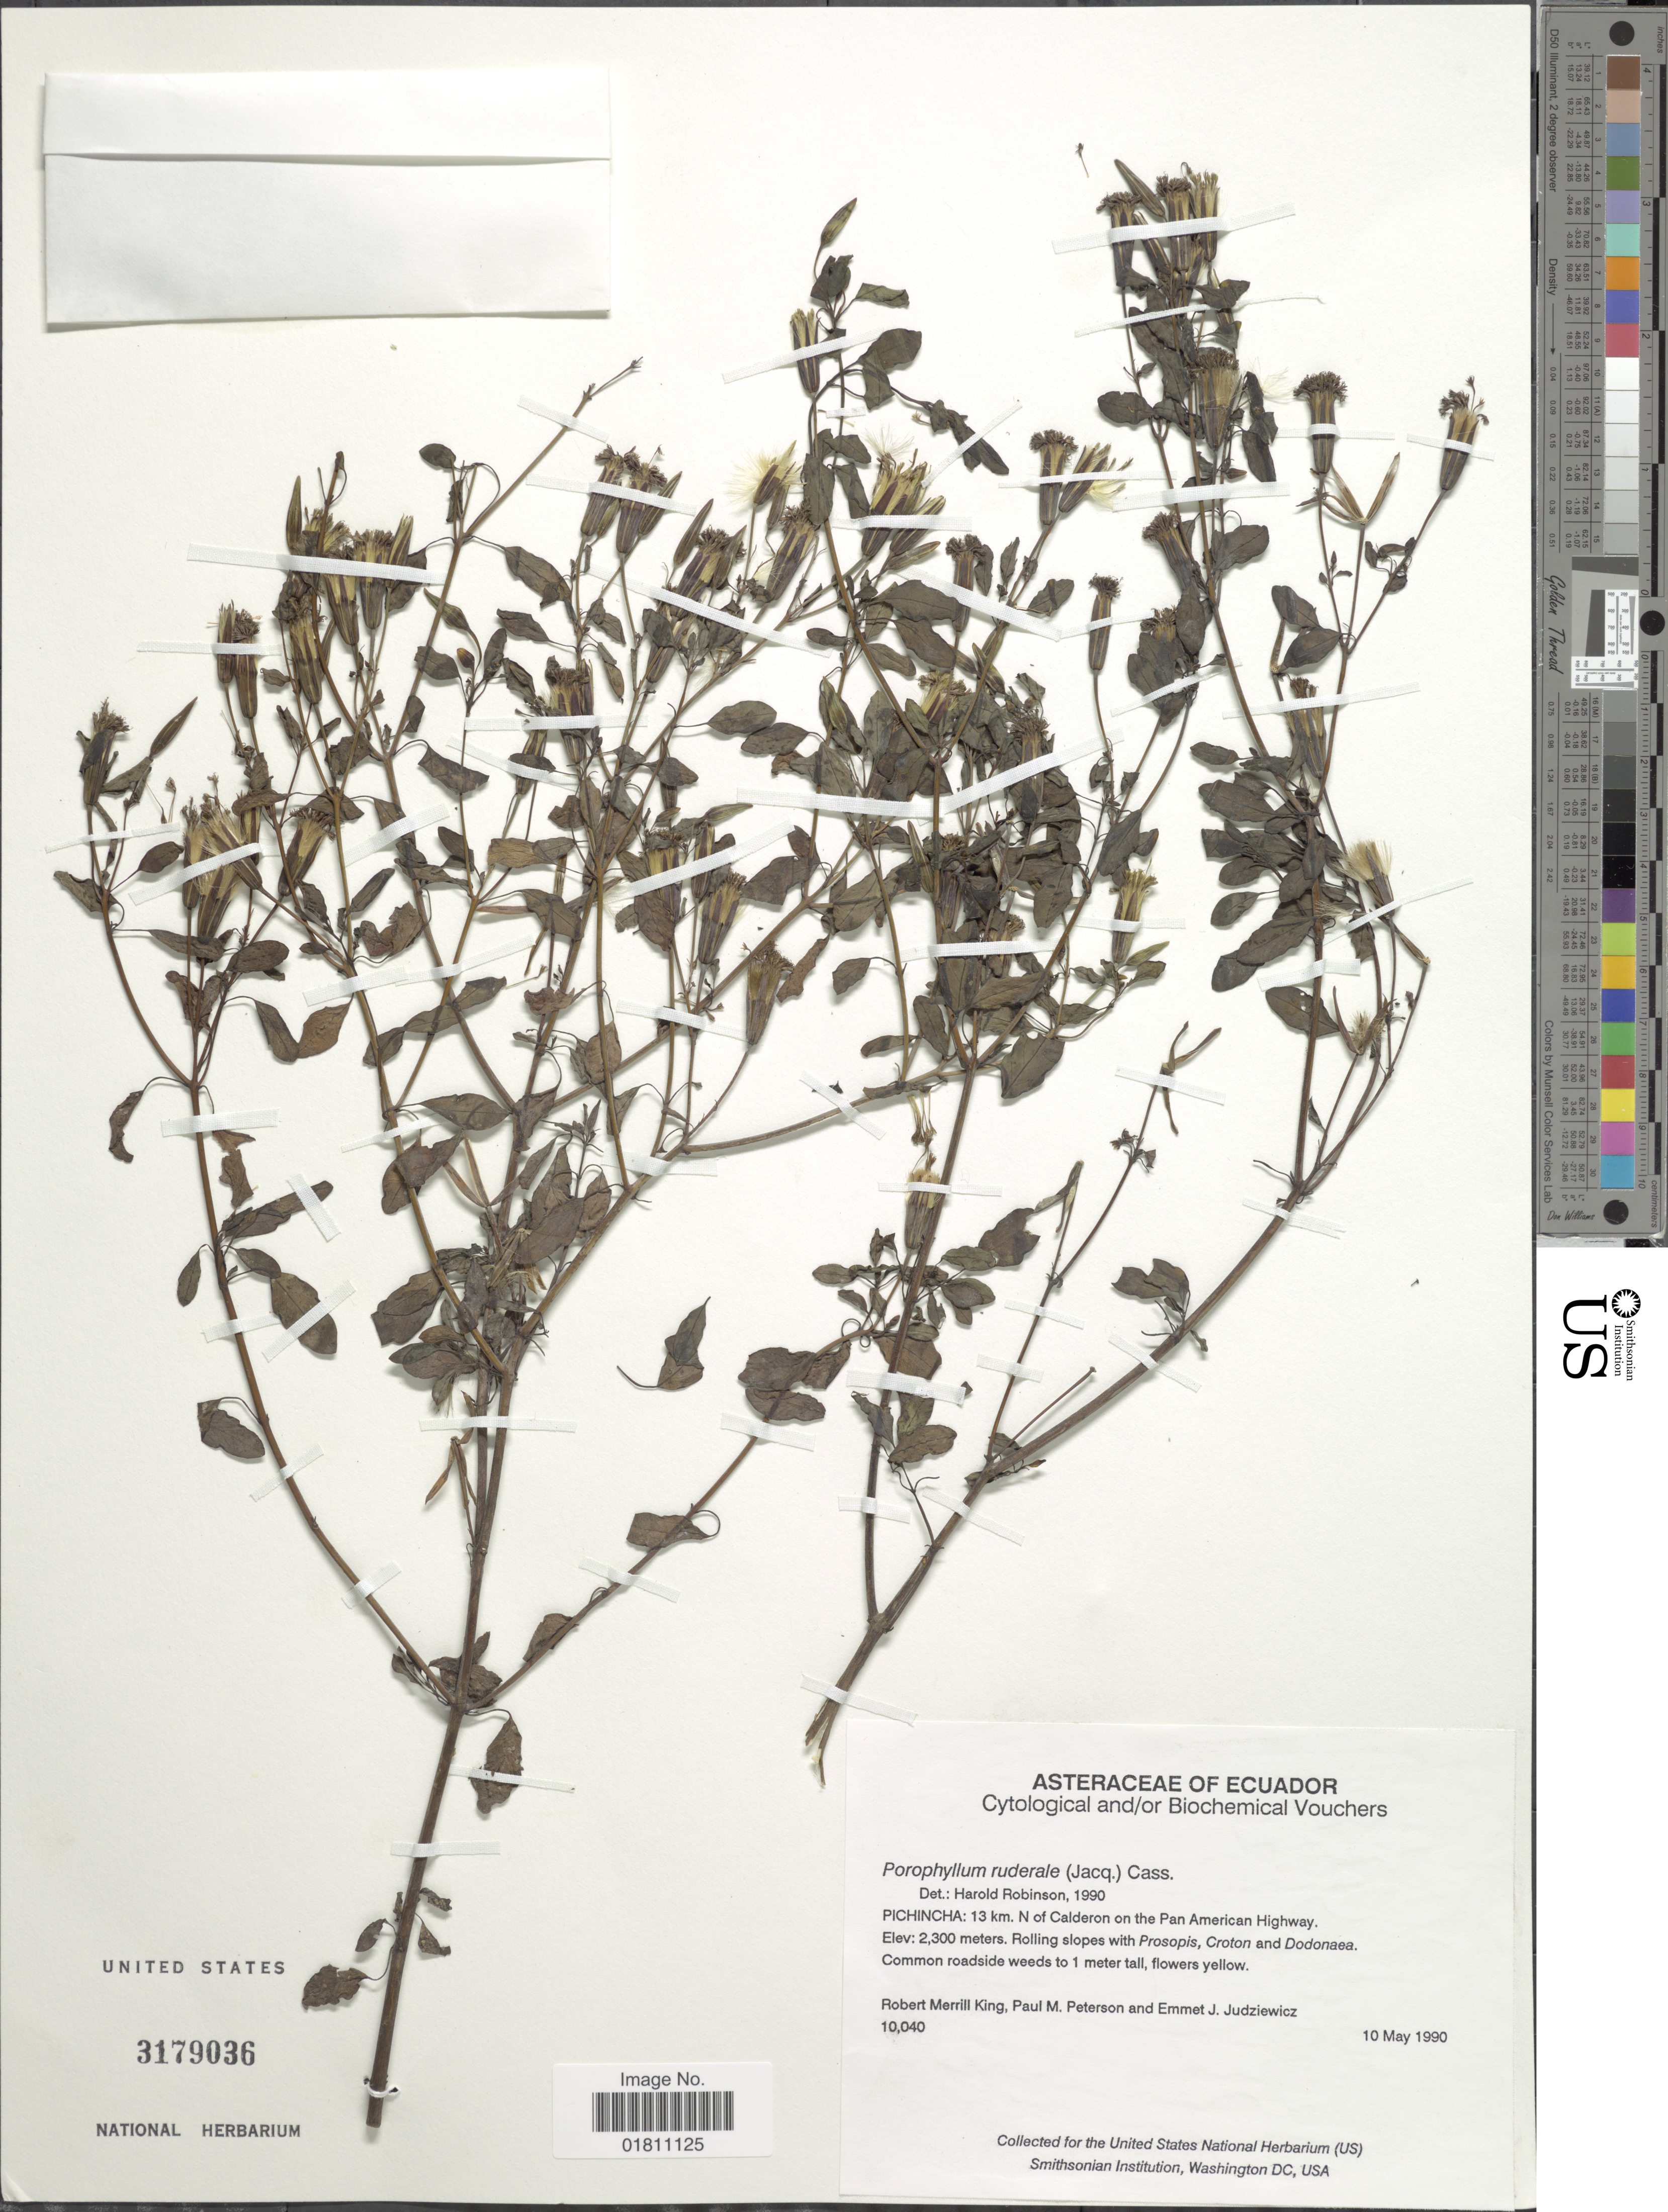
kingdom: Plantae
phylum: Tracheophyta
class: Magnoliopsida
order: Asterales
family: Asteraceae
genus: Porophyllum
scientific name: Porophyllum ruderale subsp. ruderale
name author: (Jacq.) Cass.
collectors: R. M. King, P. M. Peterson & E. J. Judziewicz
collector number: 10040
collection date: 1990-05-10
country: Ecuador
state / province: Pichincha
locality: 13 km N of Calderon on the Pan American Highway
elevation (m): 2300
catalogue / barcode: US 3179036